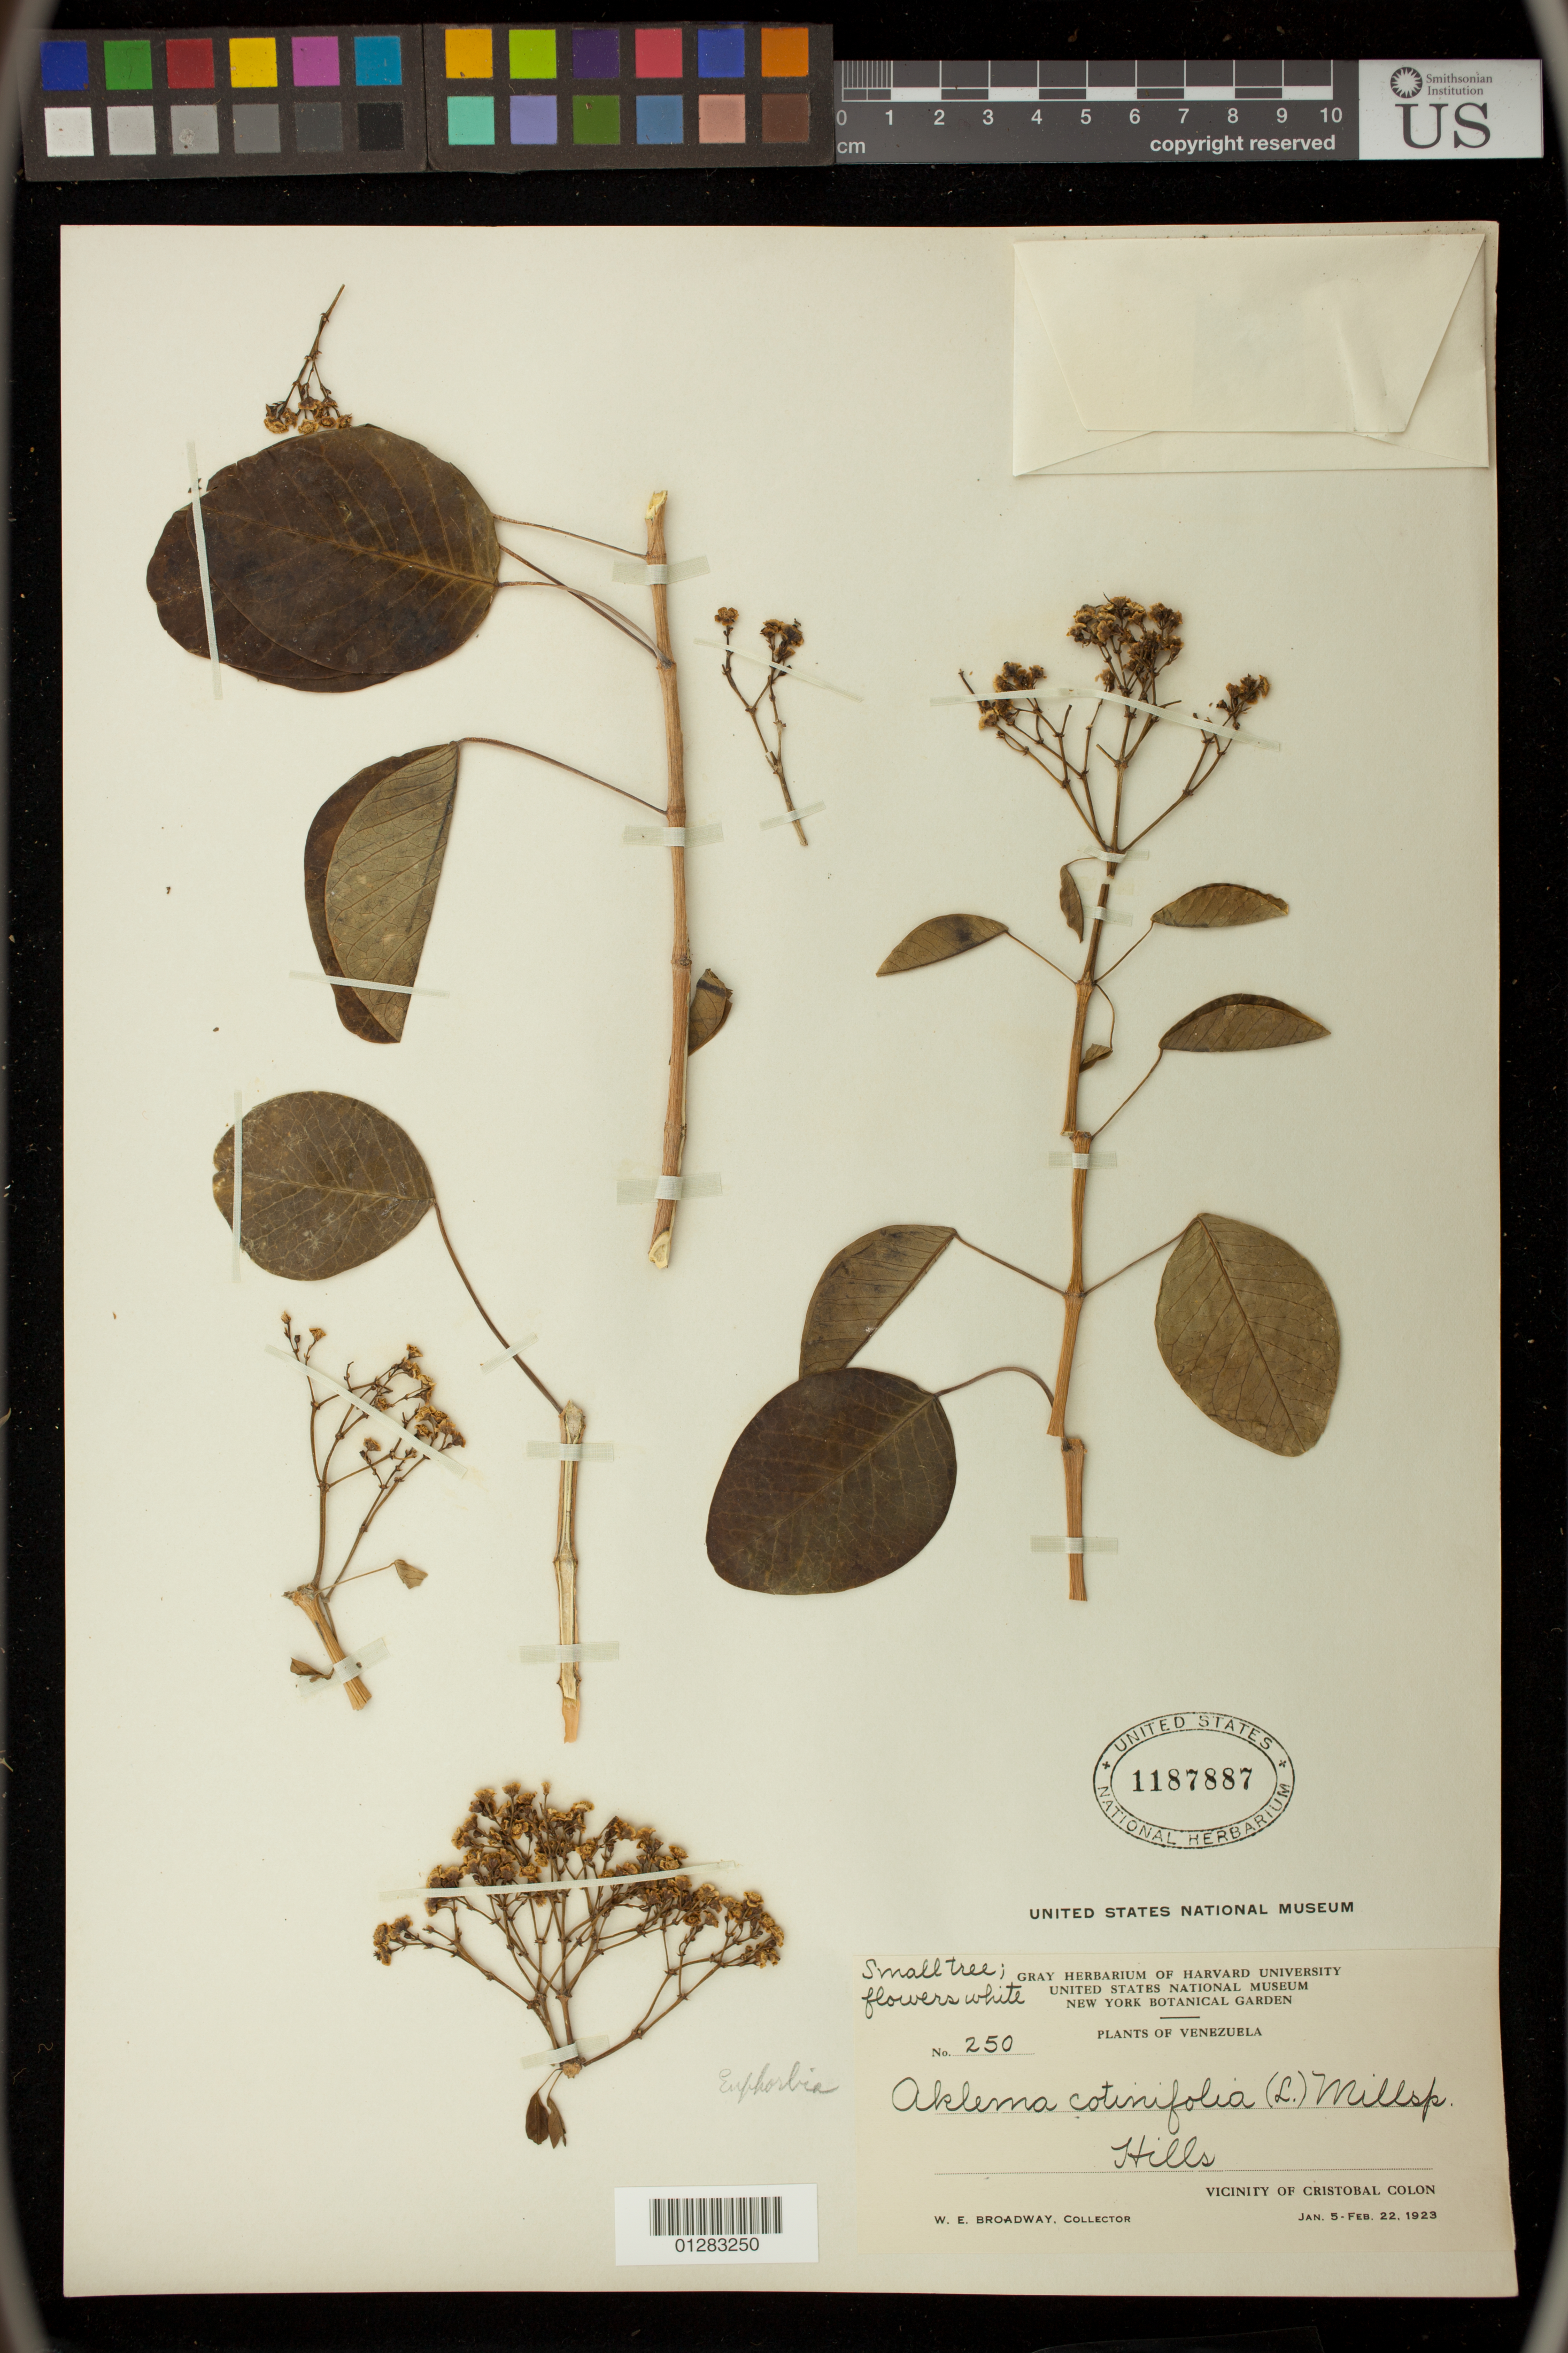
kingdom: Plantae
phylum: Tracheophyta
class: Magnoliopsida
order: Malpighiales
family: Euphorbiaceae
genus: Euphorbia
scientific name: Euphorbia cotinifolia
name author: L.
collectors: W. E. Broadway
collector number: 250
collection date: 1923-01-05/1923-02-22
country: Venezuela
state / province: Sucre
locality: Vicinity of Cristobal Colon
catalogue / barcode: US 1187887